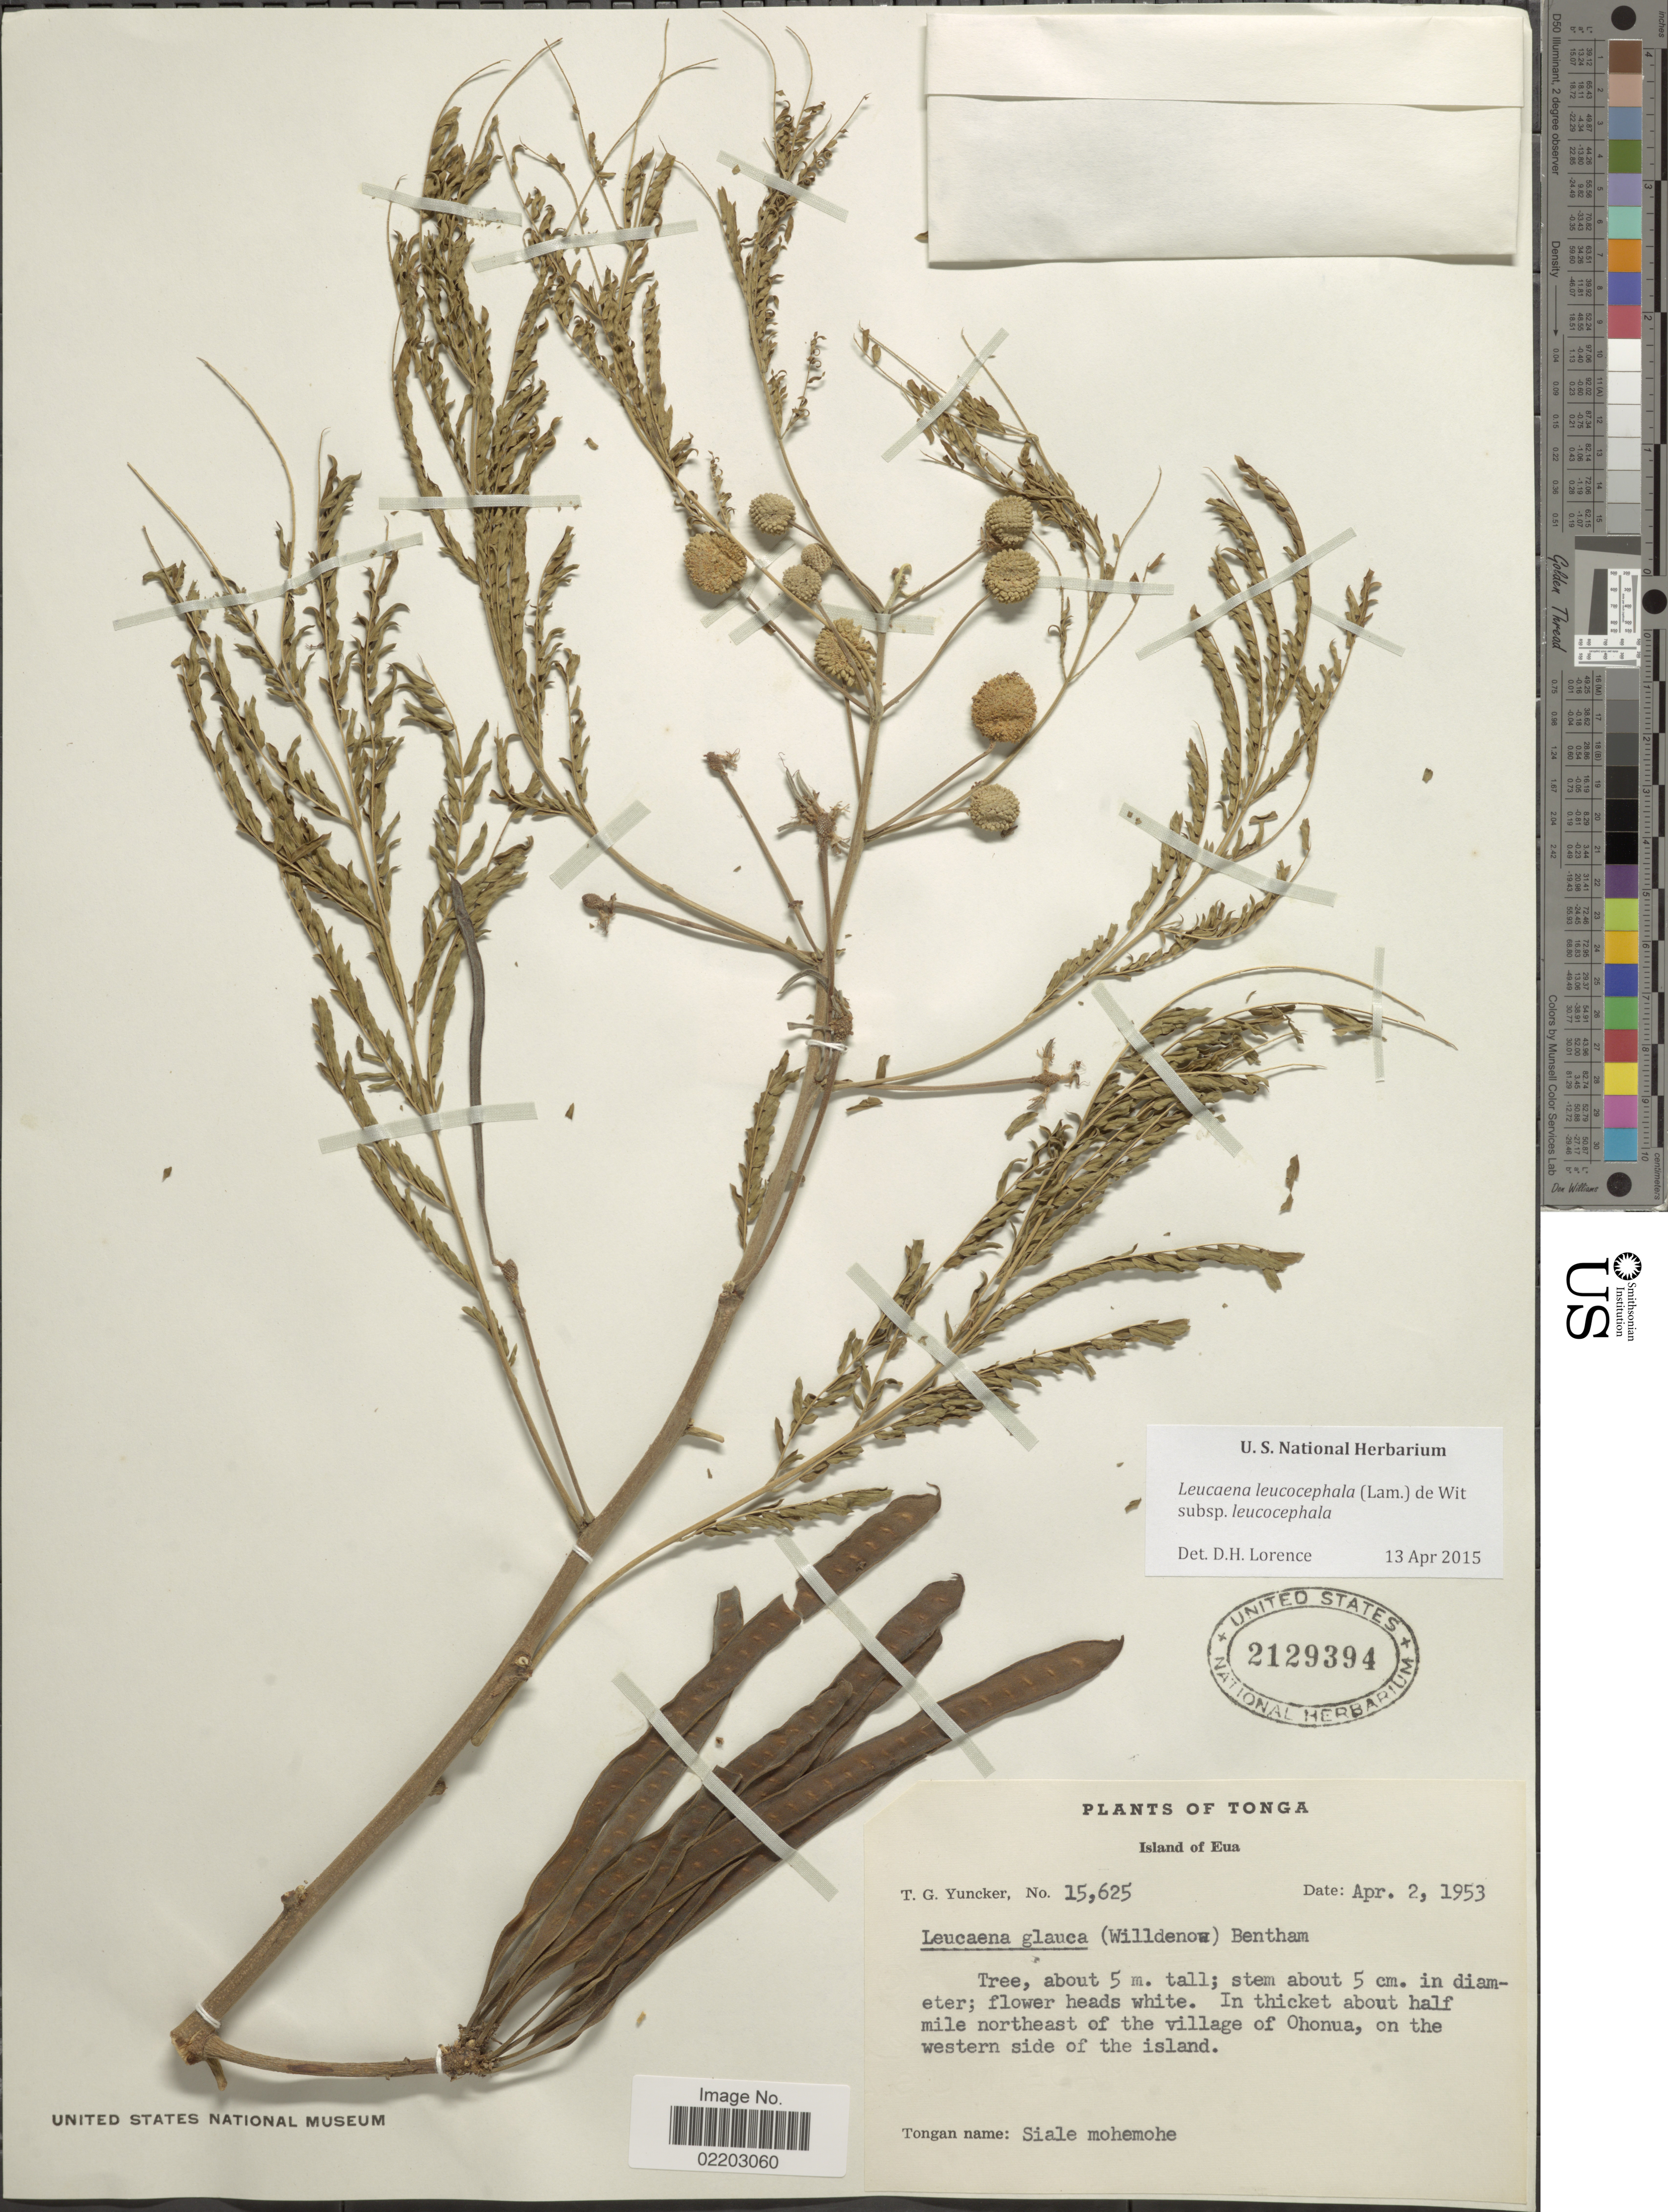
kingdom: Plantae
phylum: Tracheophyta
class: Magnoliopsida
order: Fabales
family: Fabaceae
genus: Leucaena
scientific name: Leucaena leucocephala subsp. leucocephala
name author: (Lam.) de Wit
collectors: T. G. Yuncker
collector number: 15625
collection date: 1953-04-02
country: Tonga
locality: Island of Eua, Tonga. In thicket about half mile northeast of the village of Ohonua, on the western side of the island.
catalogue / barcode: US 2129394